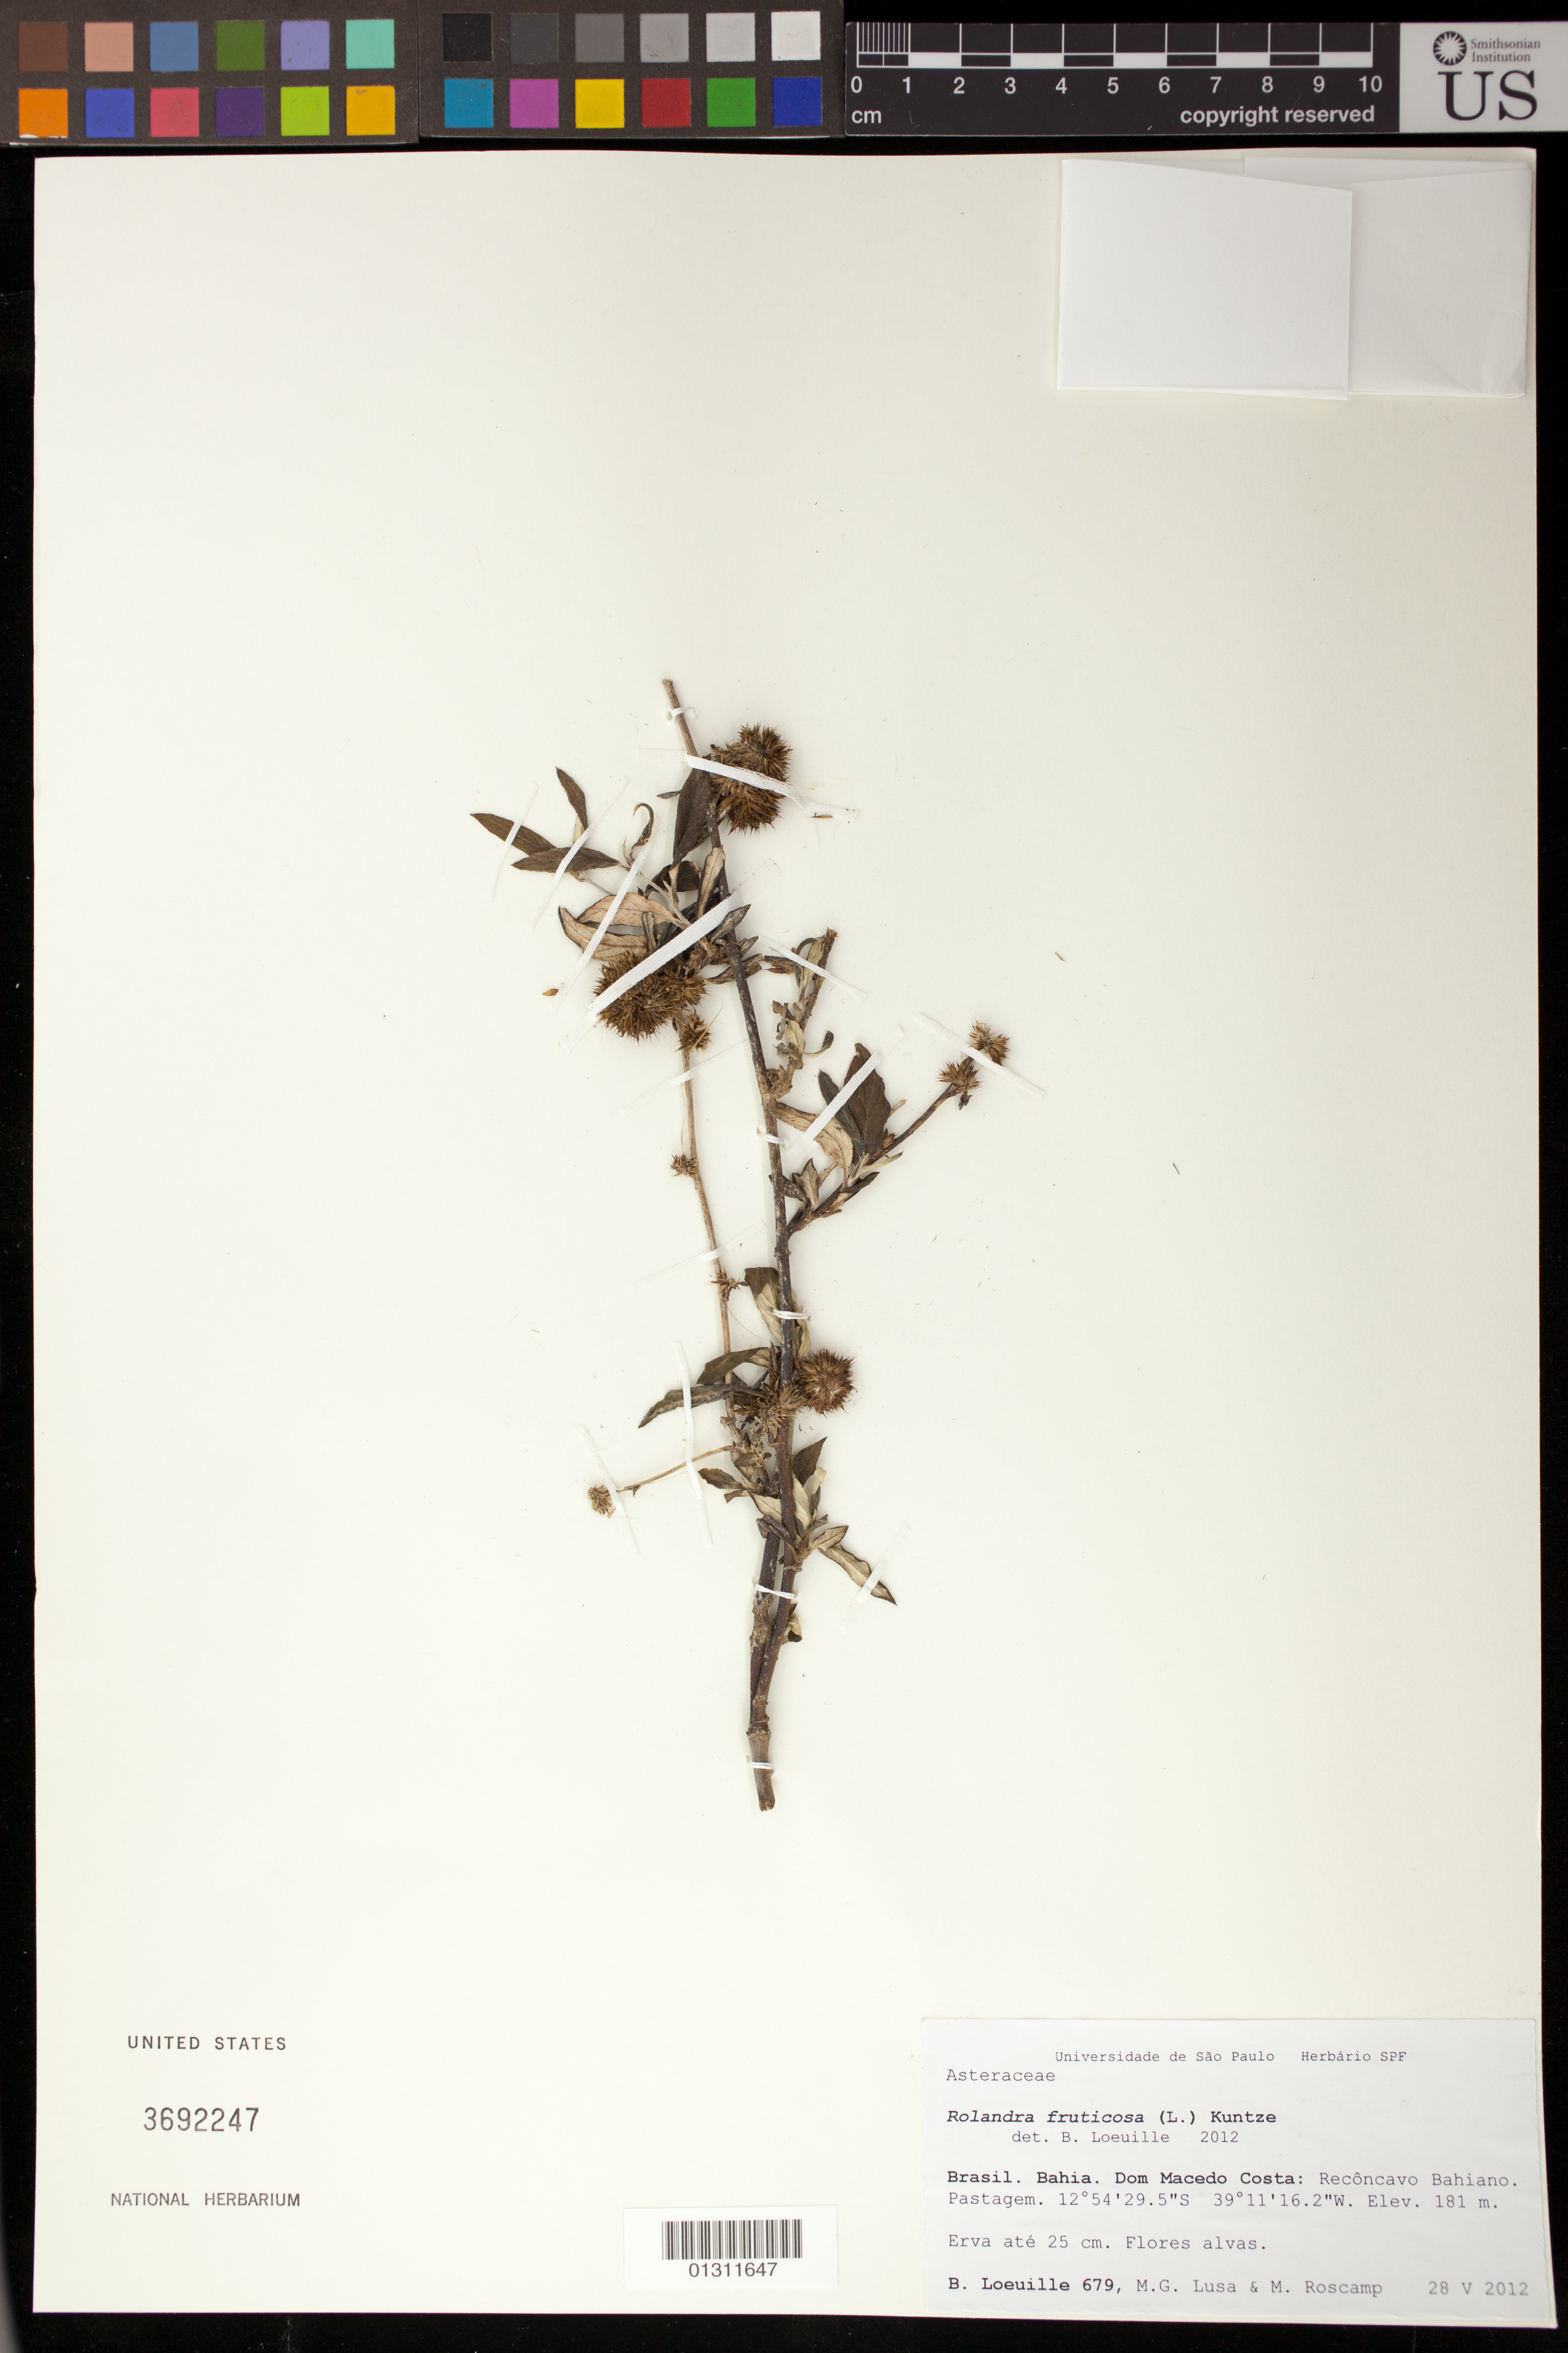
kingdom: Plantae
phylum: Tracheophyta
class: Magnoliopsida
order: Asterales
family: Asteraceae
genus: Rolandra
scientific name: Rolandra fruiticosa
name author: (L.) Kuntze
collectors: B. Loeuille, M. Lusa & M. Roscamp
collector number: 679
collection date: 2012-05-28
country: Brazil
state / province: Bahia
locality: Dom Macedo Costa: Reconcavo Bahiano. Pastagem.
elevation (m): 181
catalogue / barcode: US 3692247